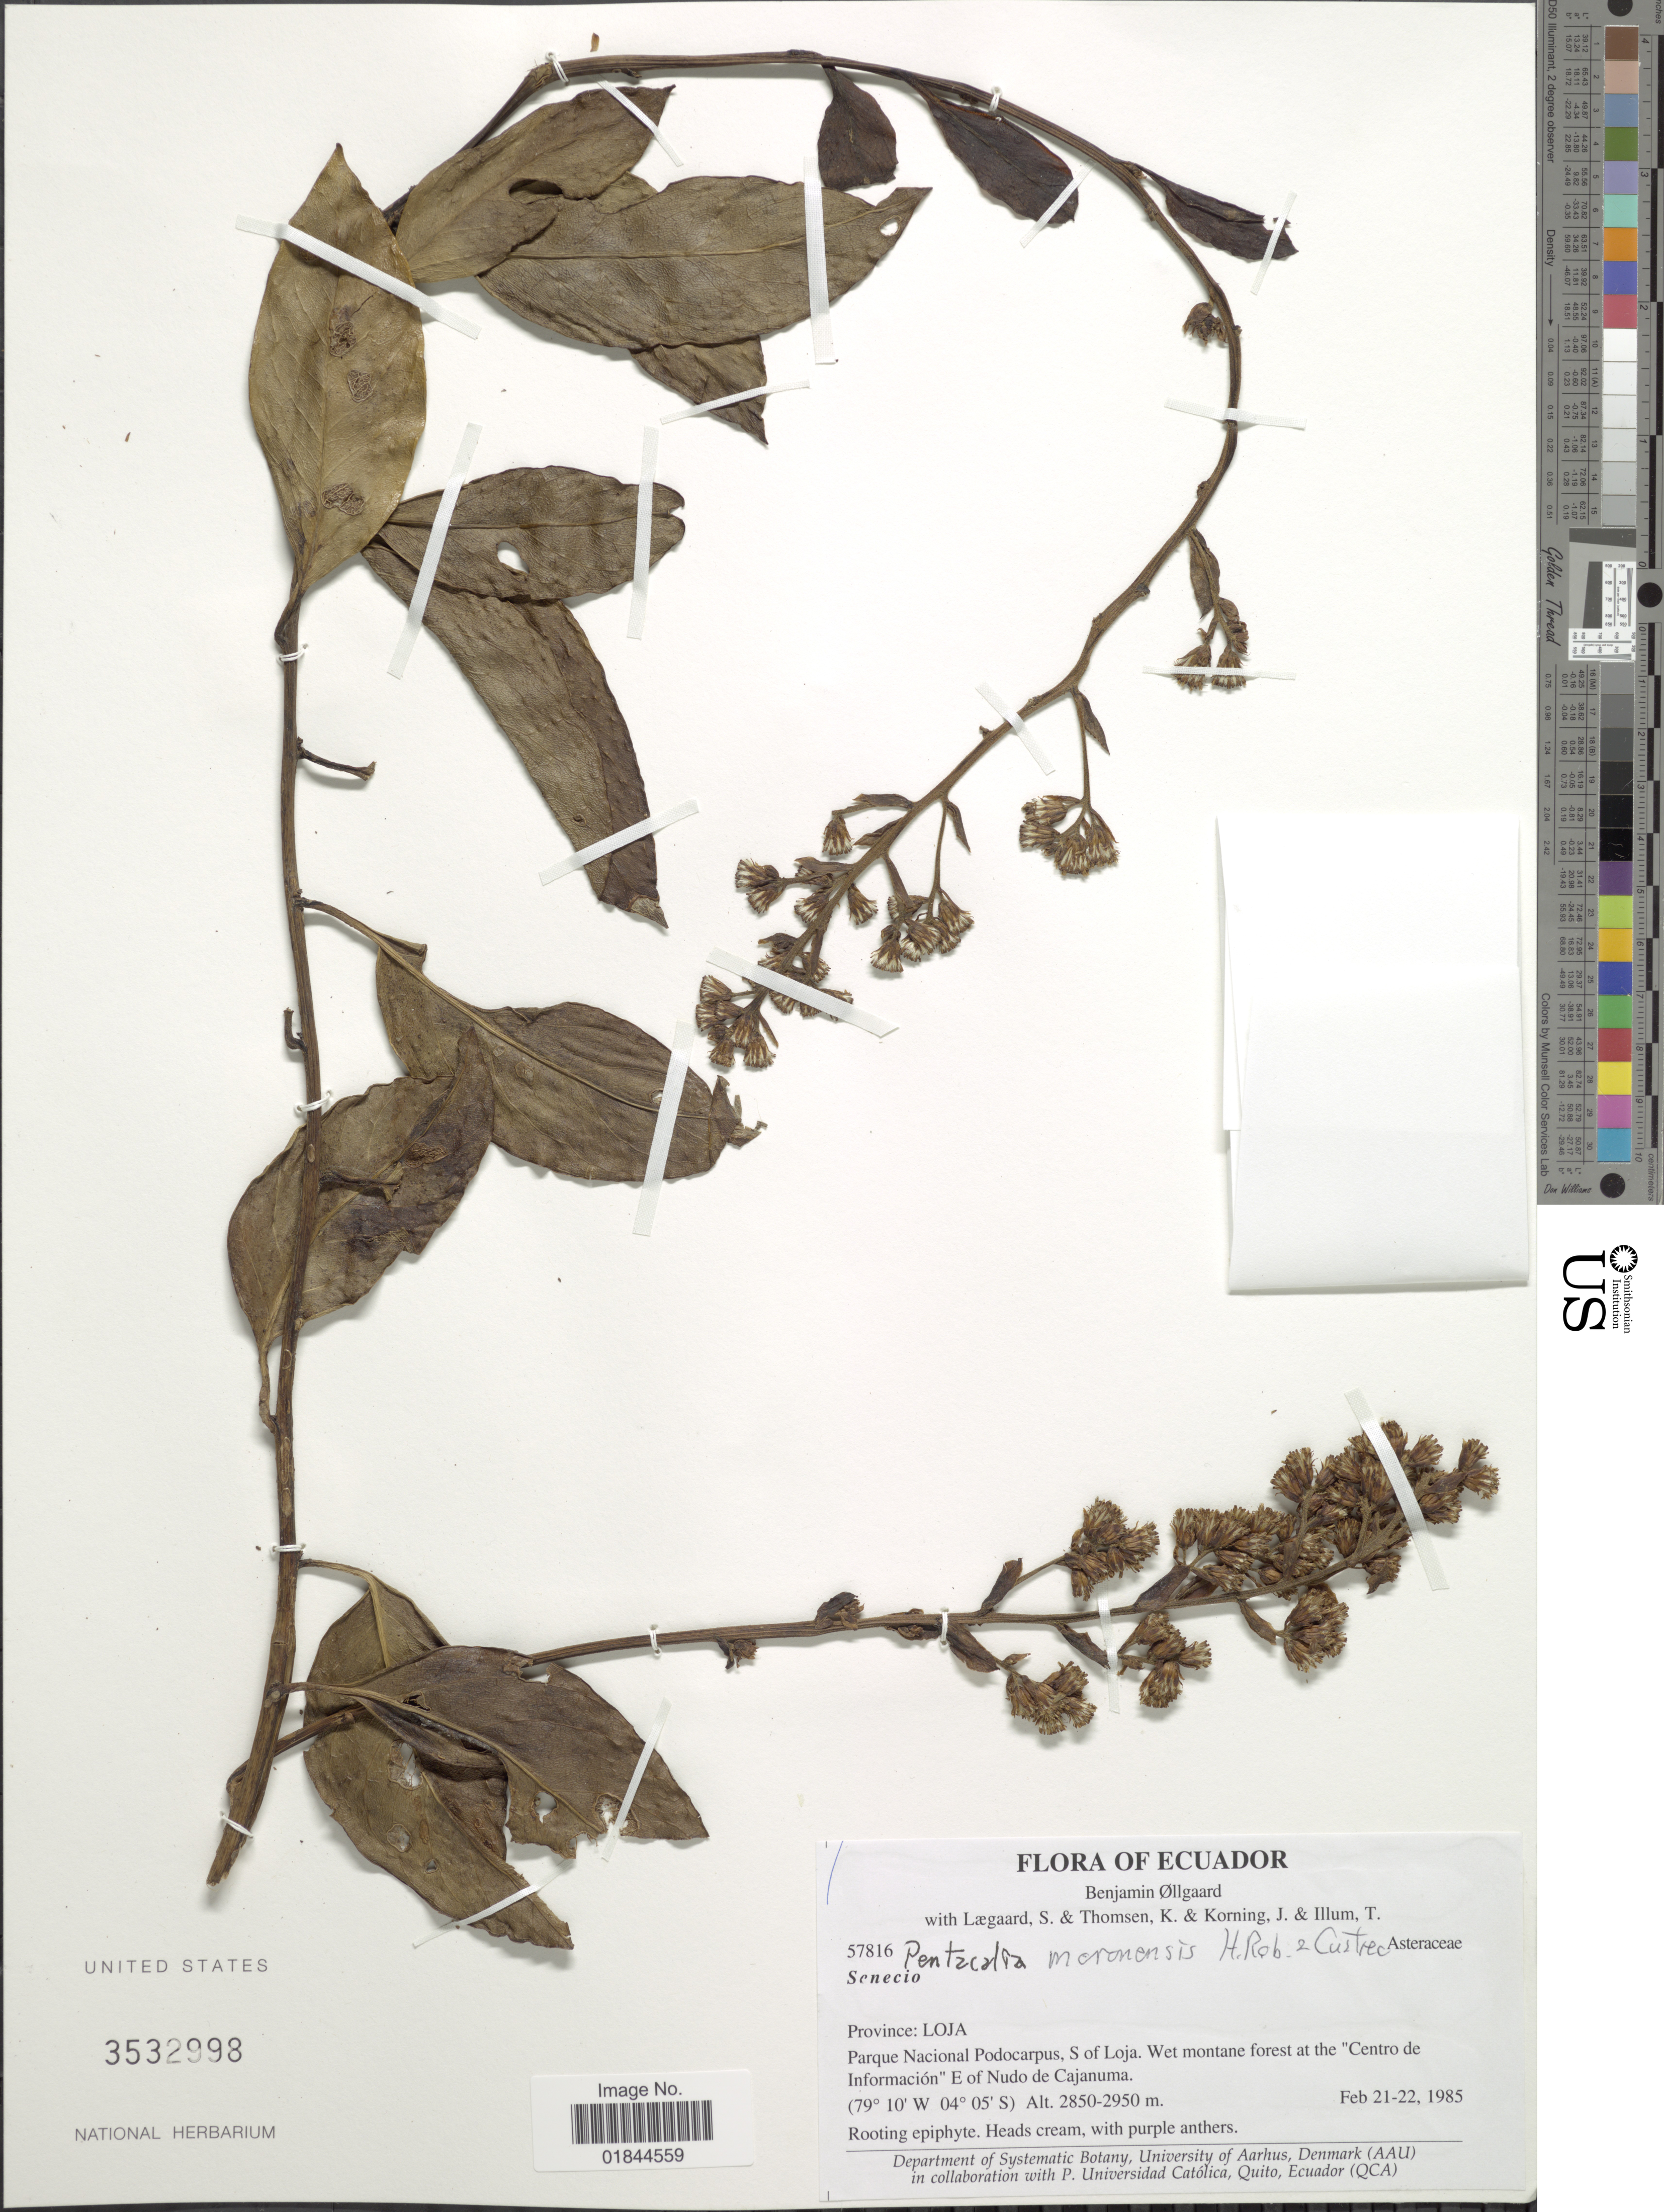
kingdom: Plantae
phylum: Tracheophyta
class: Magnoliopsida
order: Asterales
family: Asteraceae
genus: Pentacalia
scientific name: Pentacalia sevillana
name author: (Cuatrec.) Cuatrec.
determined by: Calvo, Joel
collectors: B. Øllgaard, S. Lægaard, K. Thomsen, J. Korning & T. Illum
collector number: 57816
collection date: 1985-02-21/1985-02-22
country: Ecuador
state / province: Loja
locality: Parque Nacional Podocarpus, S of Loja, at the "Centro de Informacion", E of Nudo de Cajanuma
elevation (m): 2850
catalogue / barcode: US 3532998